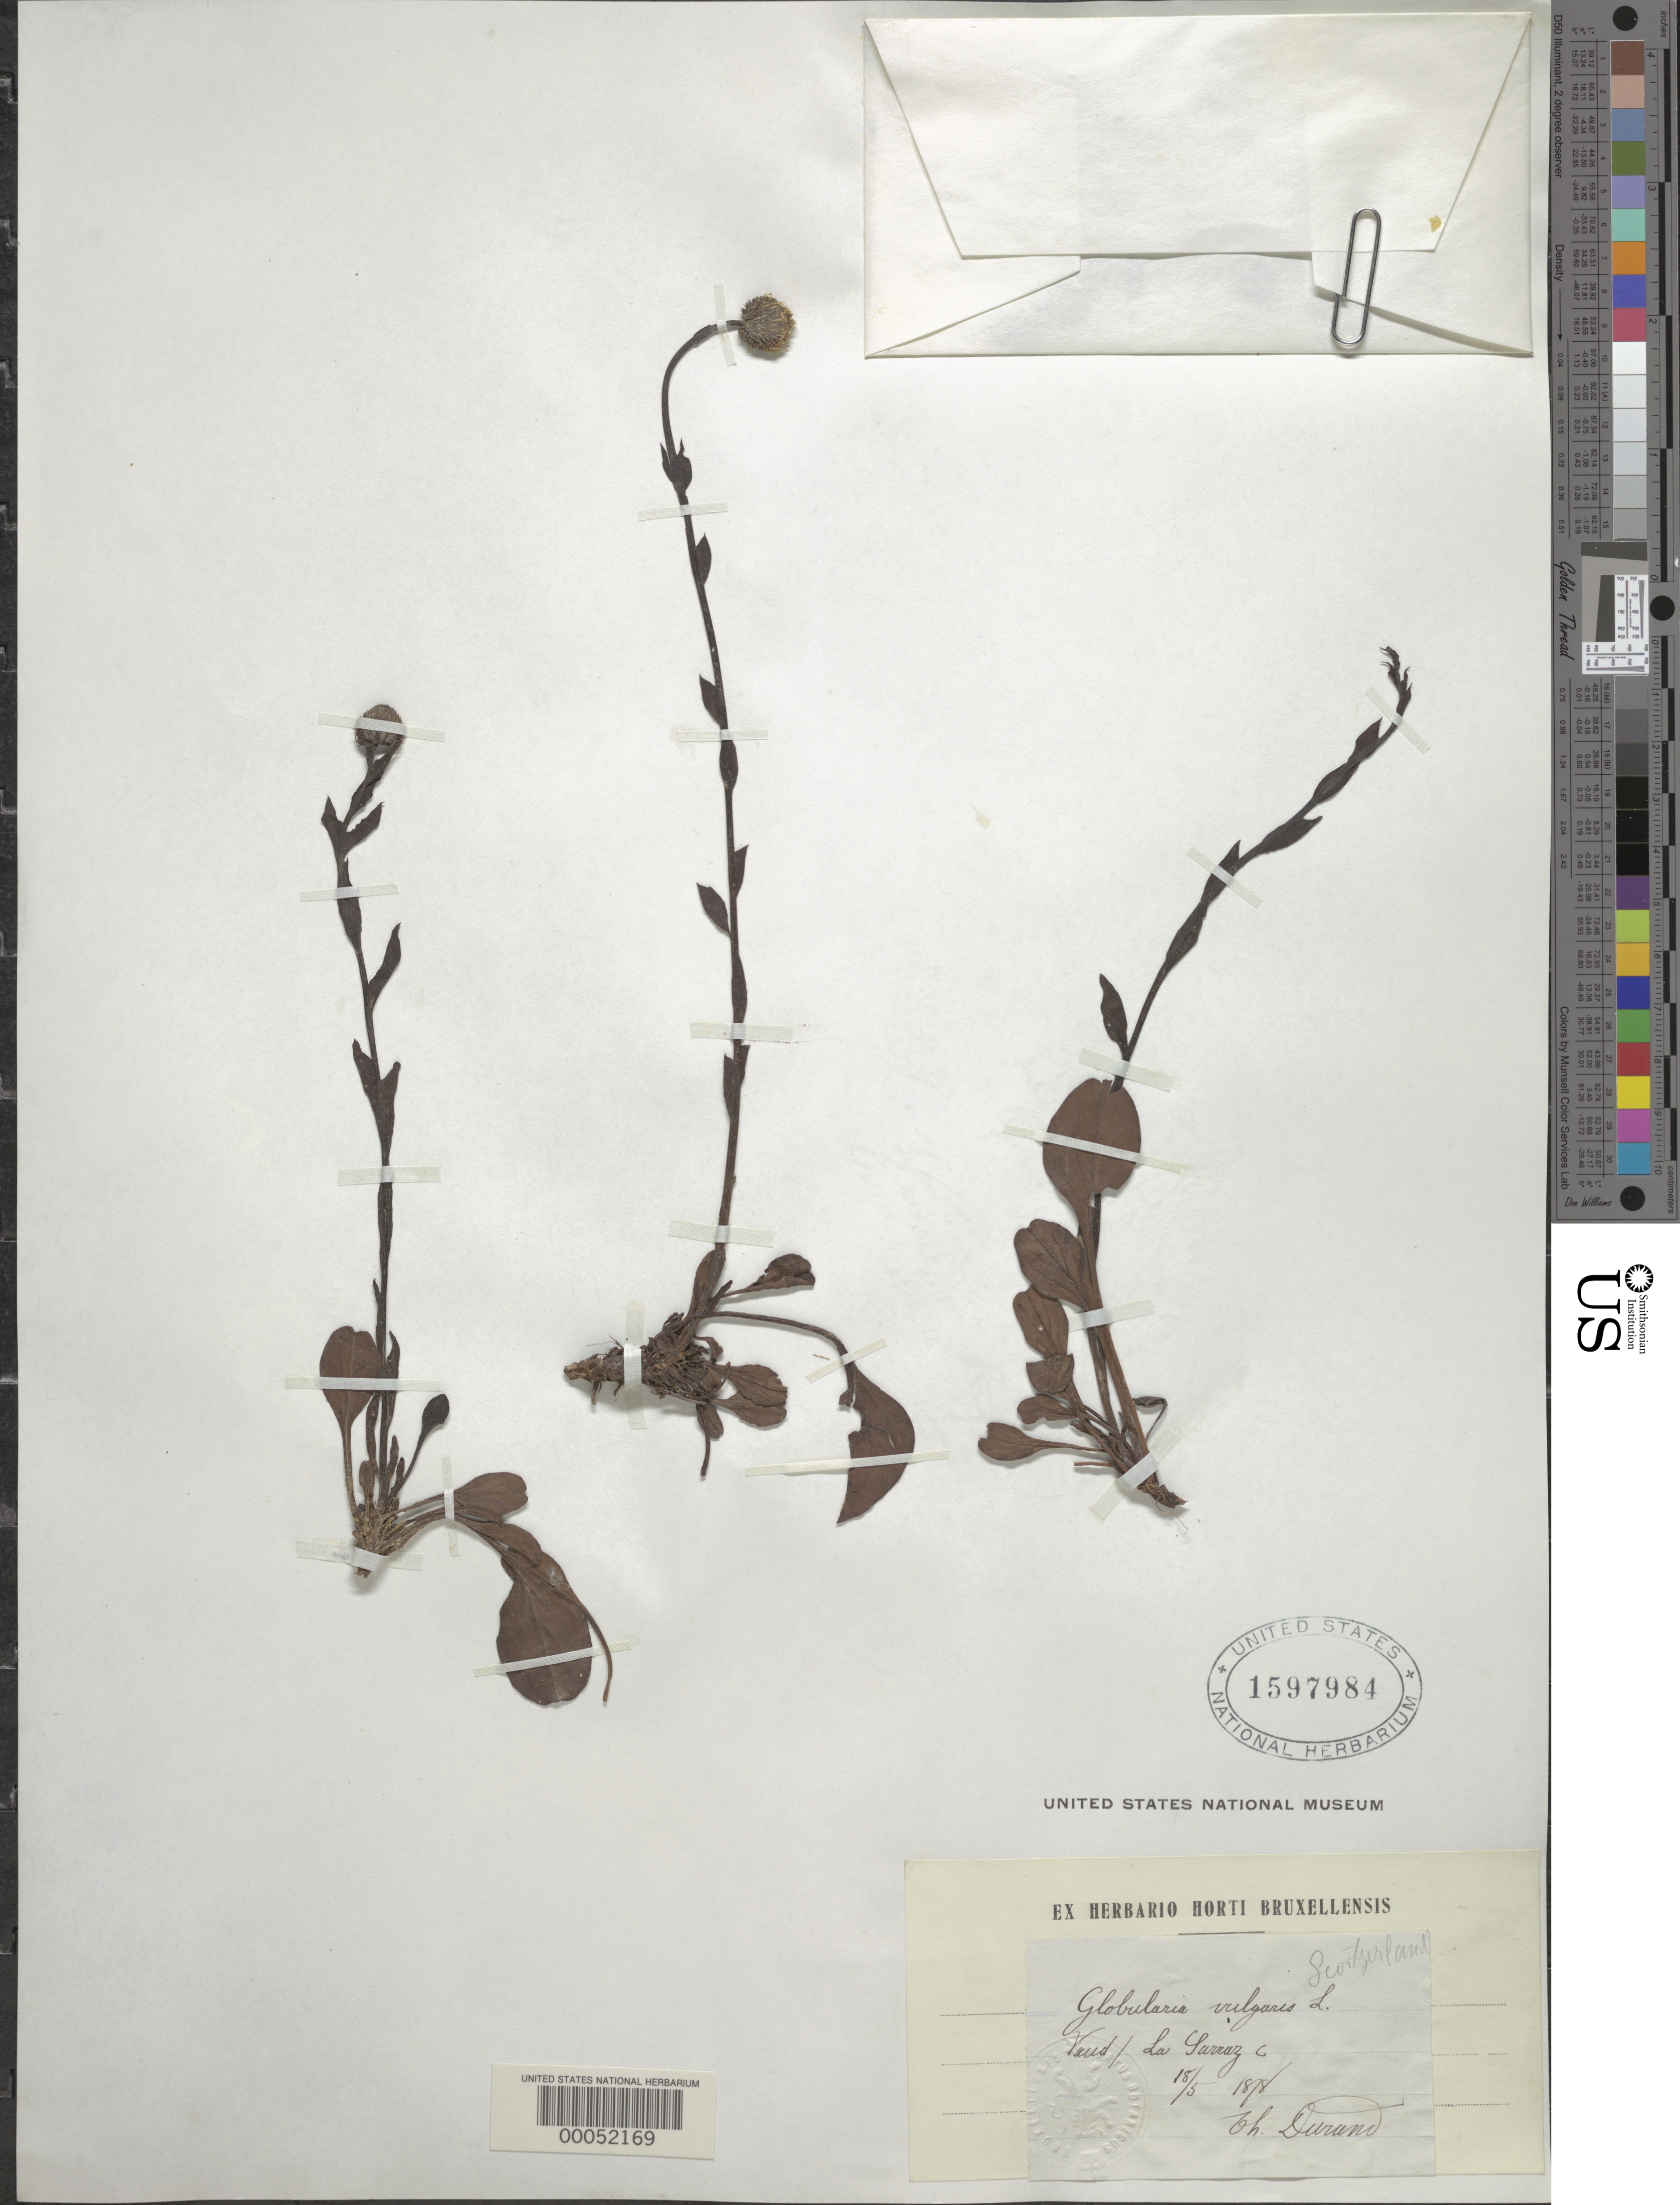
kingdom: Plantae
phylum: Tracheophyta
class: Magnoliopsida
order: Lamiales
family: Plantaginaceae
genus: Globularia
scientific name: Globularia vulgaris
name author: L.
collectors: E. A. Durand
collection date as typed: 18 May 1878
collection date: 1878-05-18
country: Switzerland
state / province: Vaud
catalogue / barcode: US 1597984